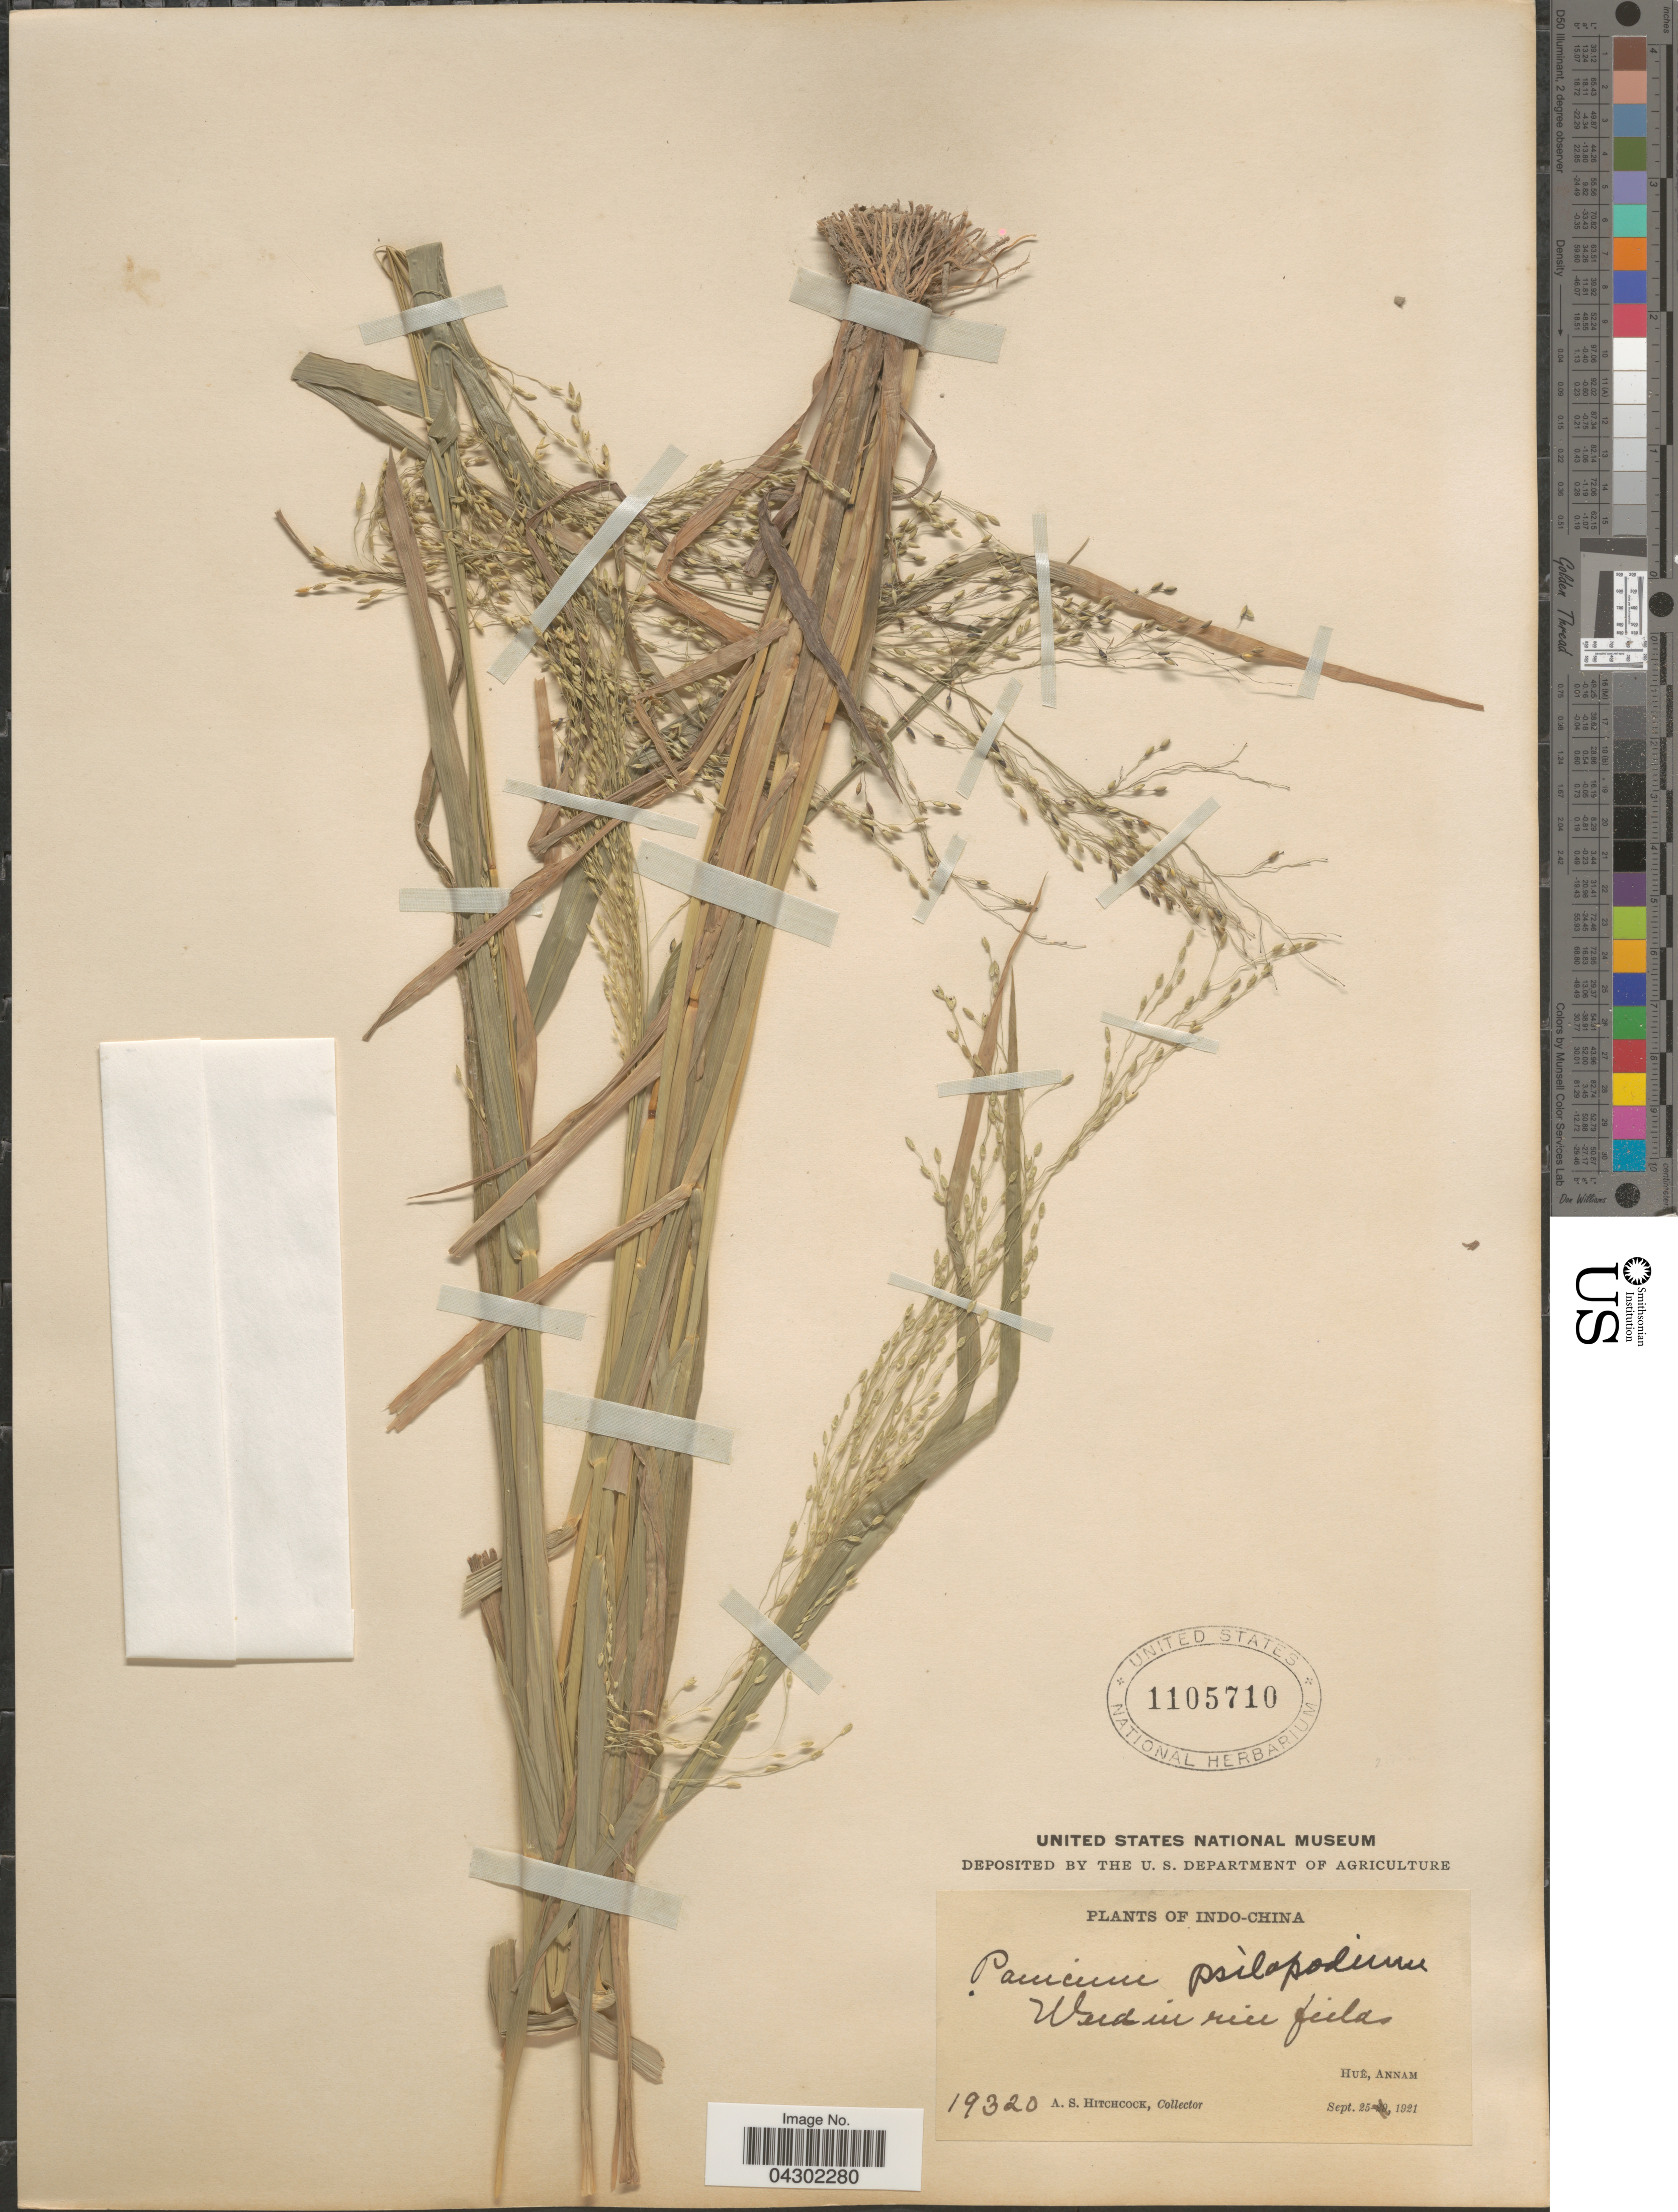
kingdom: Plantae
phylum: Tracheophyta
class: Liliopsida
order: Poales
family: Poaceae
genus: Panicum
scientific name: Panicum sumatrense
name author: P. Roth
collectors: A. S. Hitchcock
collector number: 19320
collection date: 1921-09-25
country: Vietnam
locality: Indo-China. Huê, Annam.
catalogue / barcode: US 1105710